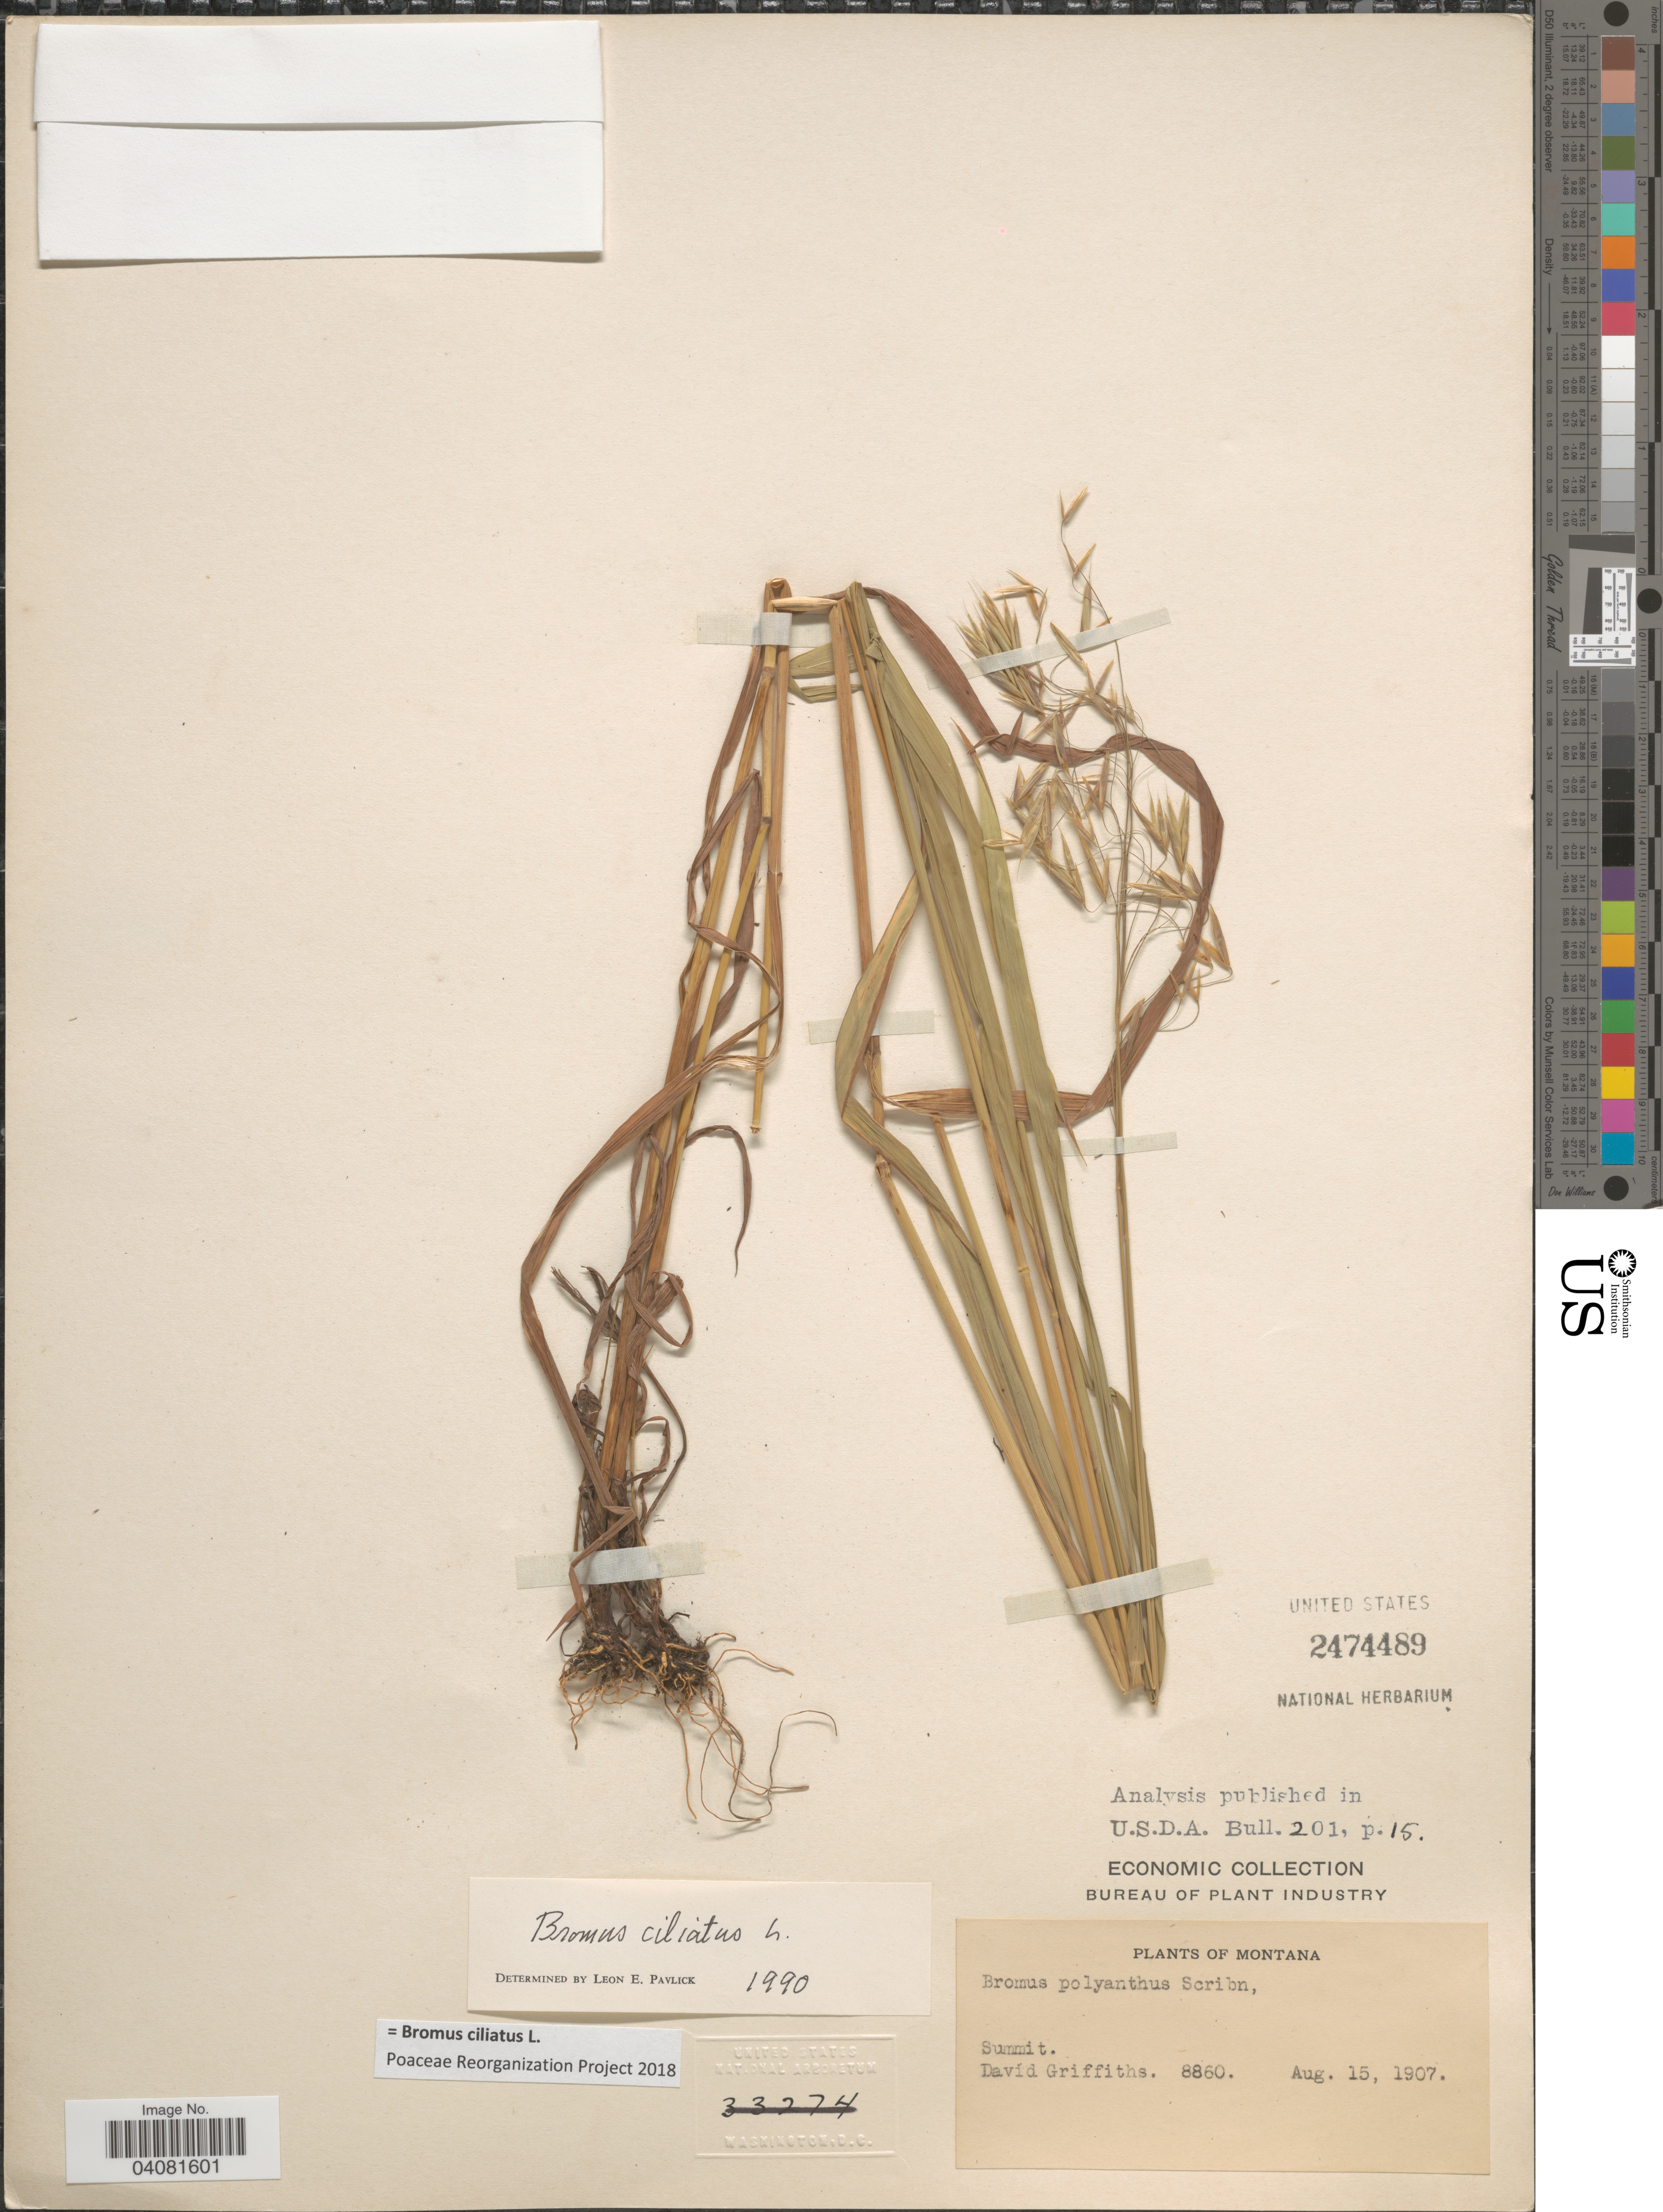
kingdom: Plantae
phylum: Tracheophyta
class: Liliopsida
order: Poales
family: Poaceae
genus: Bromus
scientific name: Bromus ciliatus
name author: L.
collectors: D. Griffiths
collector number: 8860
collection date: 1907-08-15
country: United States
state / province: Montana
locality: Summit.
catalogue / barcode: US 2474489